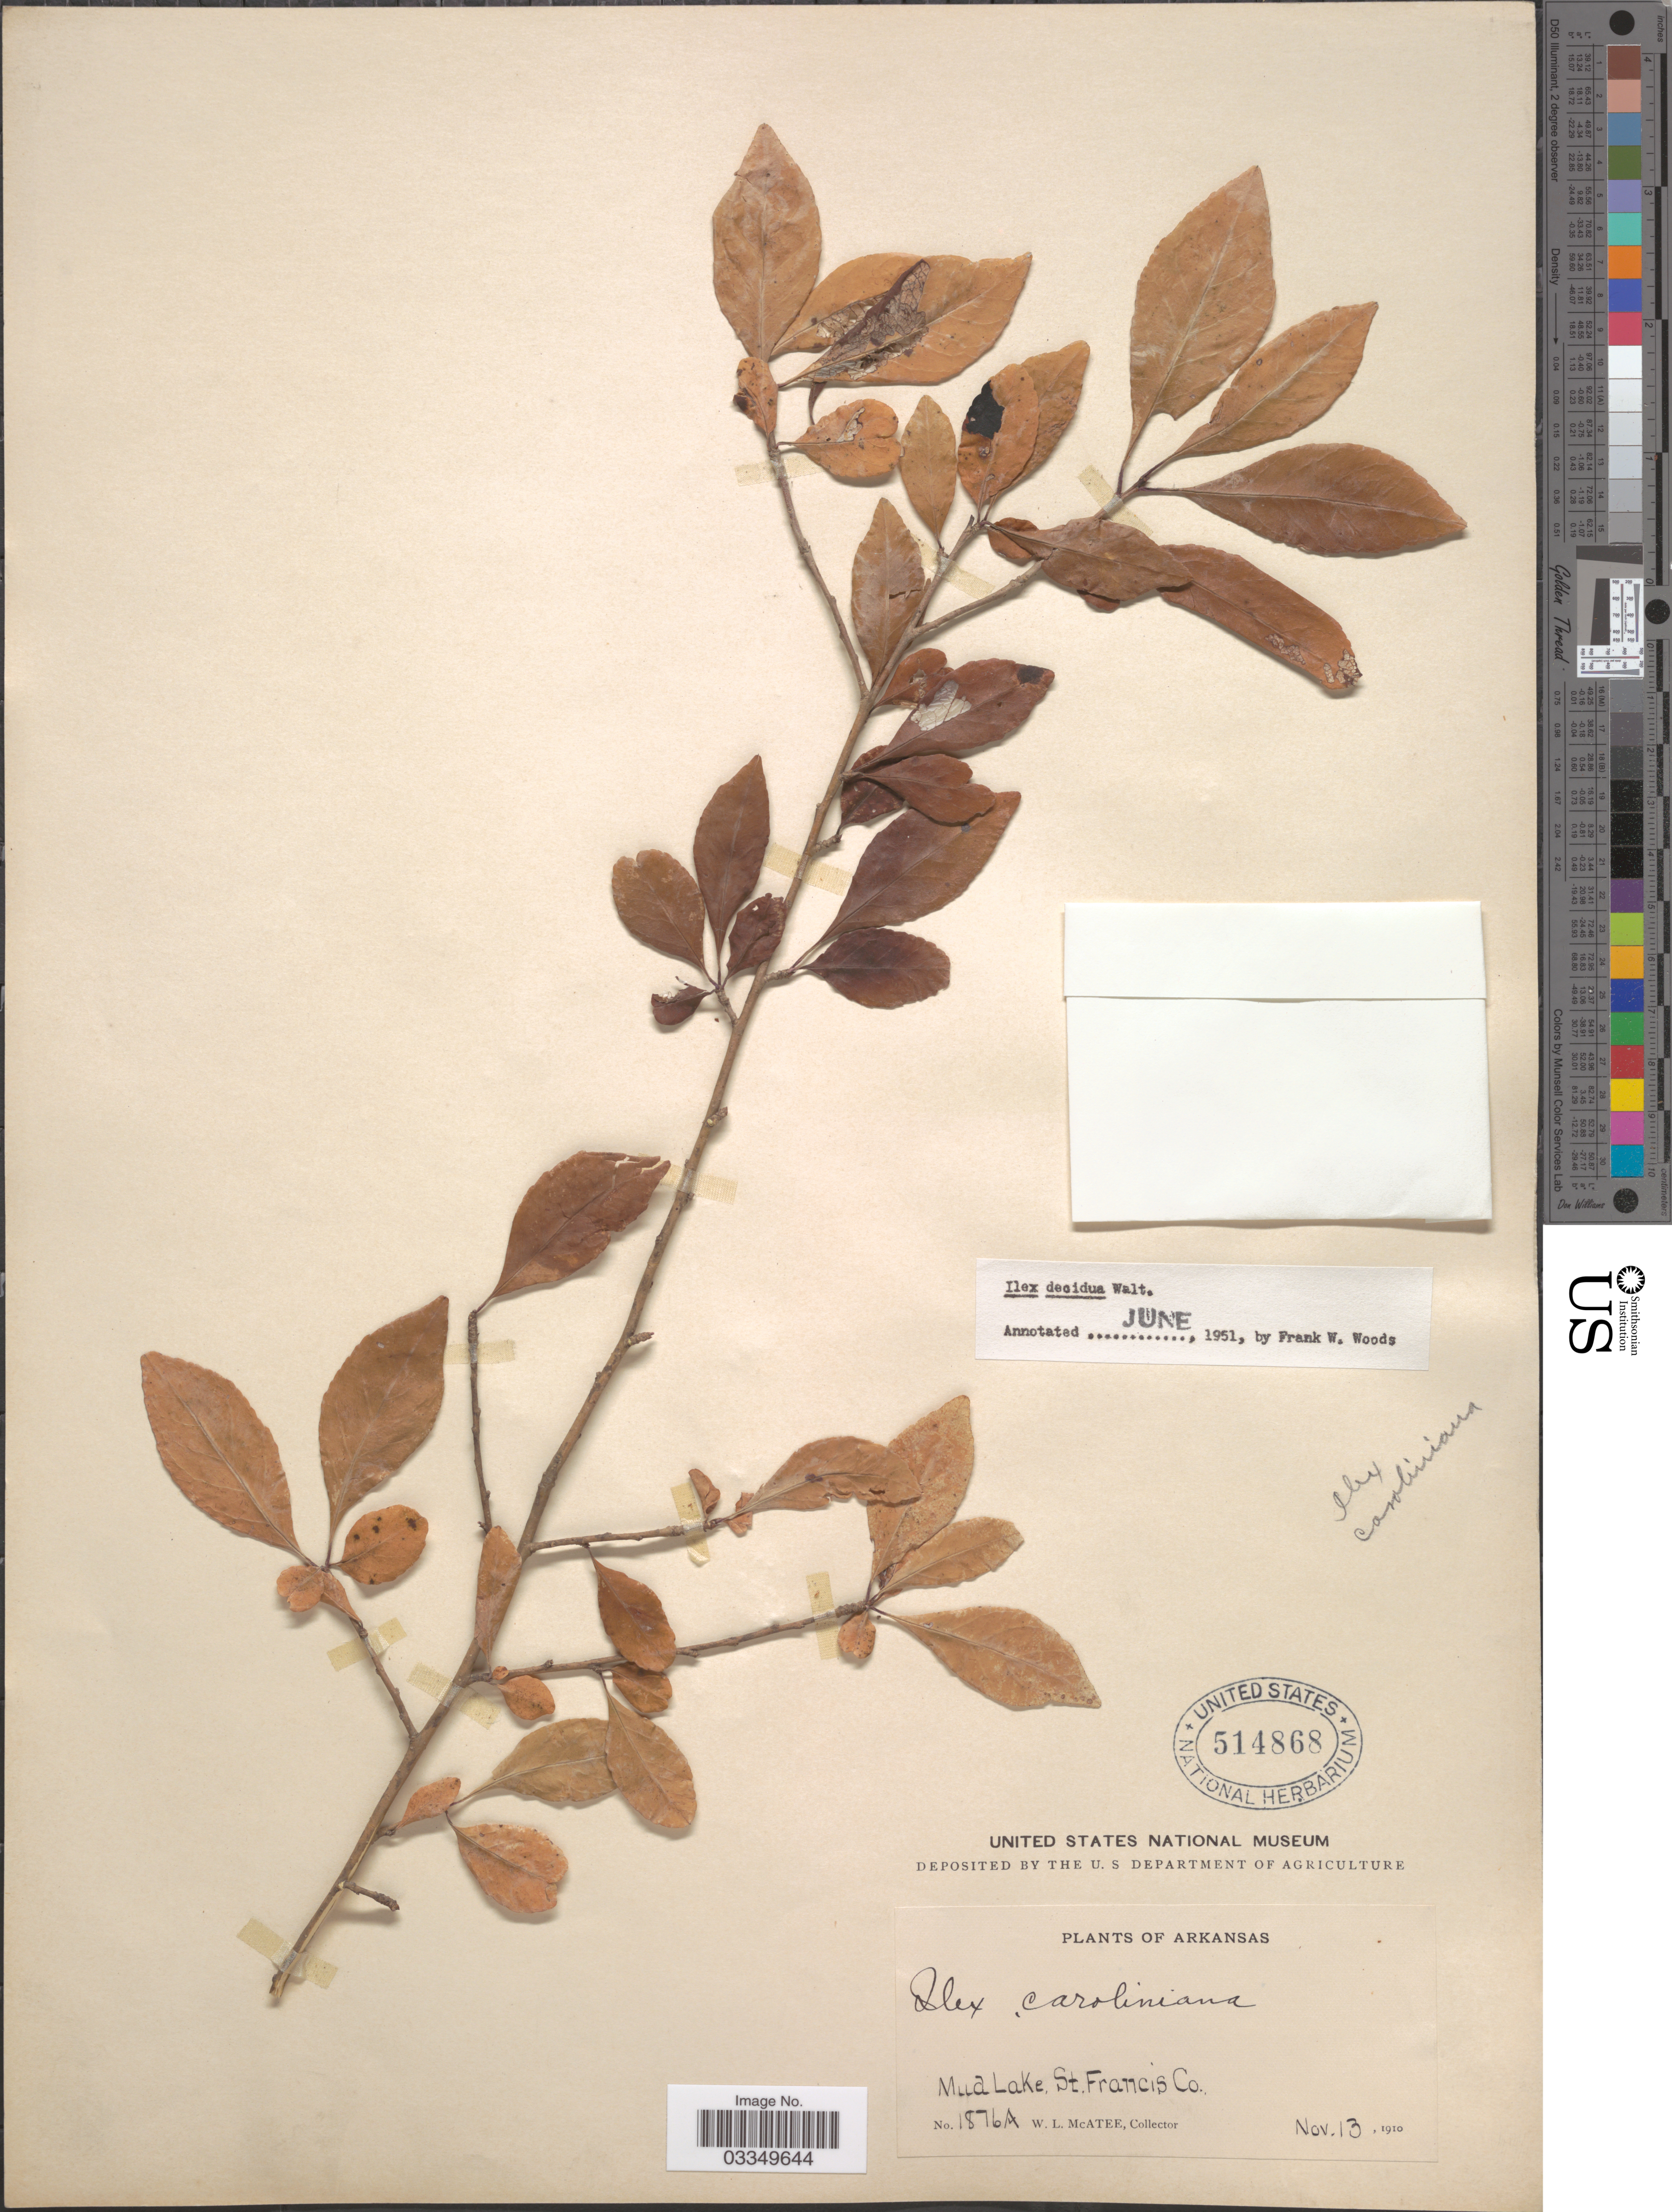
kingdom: Plantae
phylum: Tracheophyta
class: Magnoliopsida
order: Aquifoliales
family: Aquifoliaceae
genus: Ilex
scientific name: Ilex decidua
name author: Walter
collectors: W. McAtee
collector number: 1876A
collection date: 1910-11-13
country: United States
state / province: Arkansas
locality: Mua Lake, St. Francis Co.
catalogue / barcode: US 514868